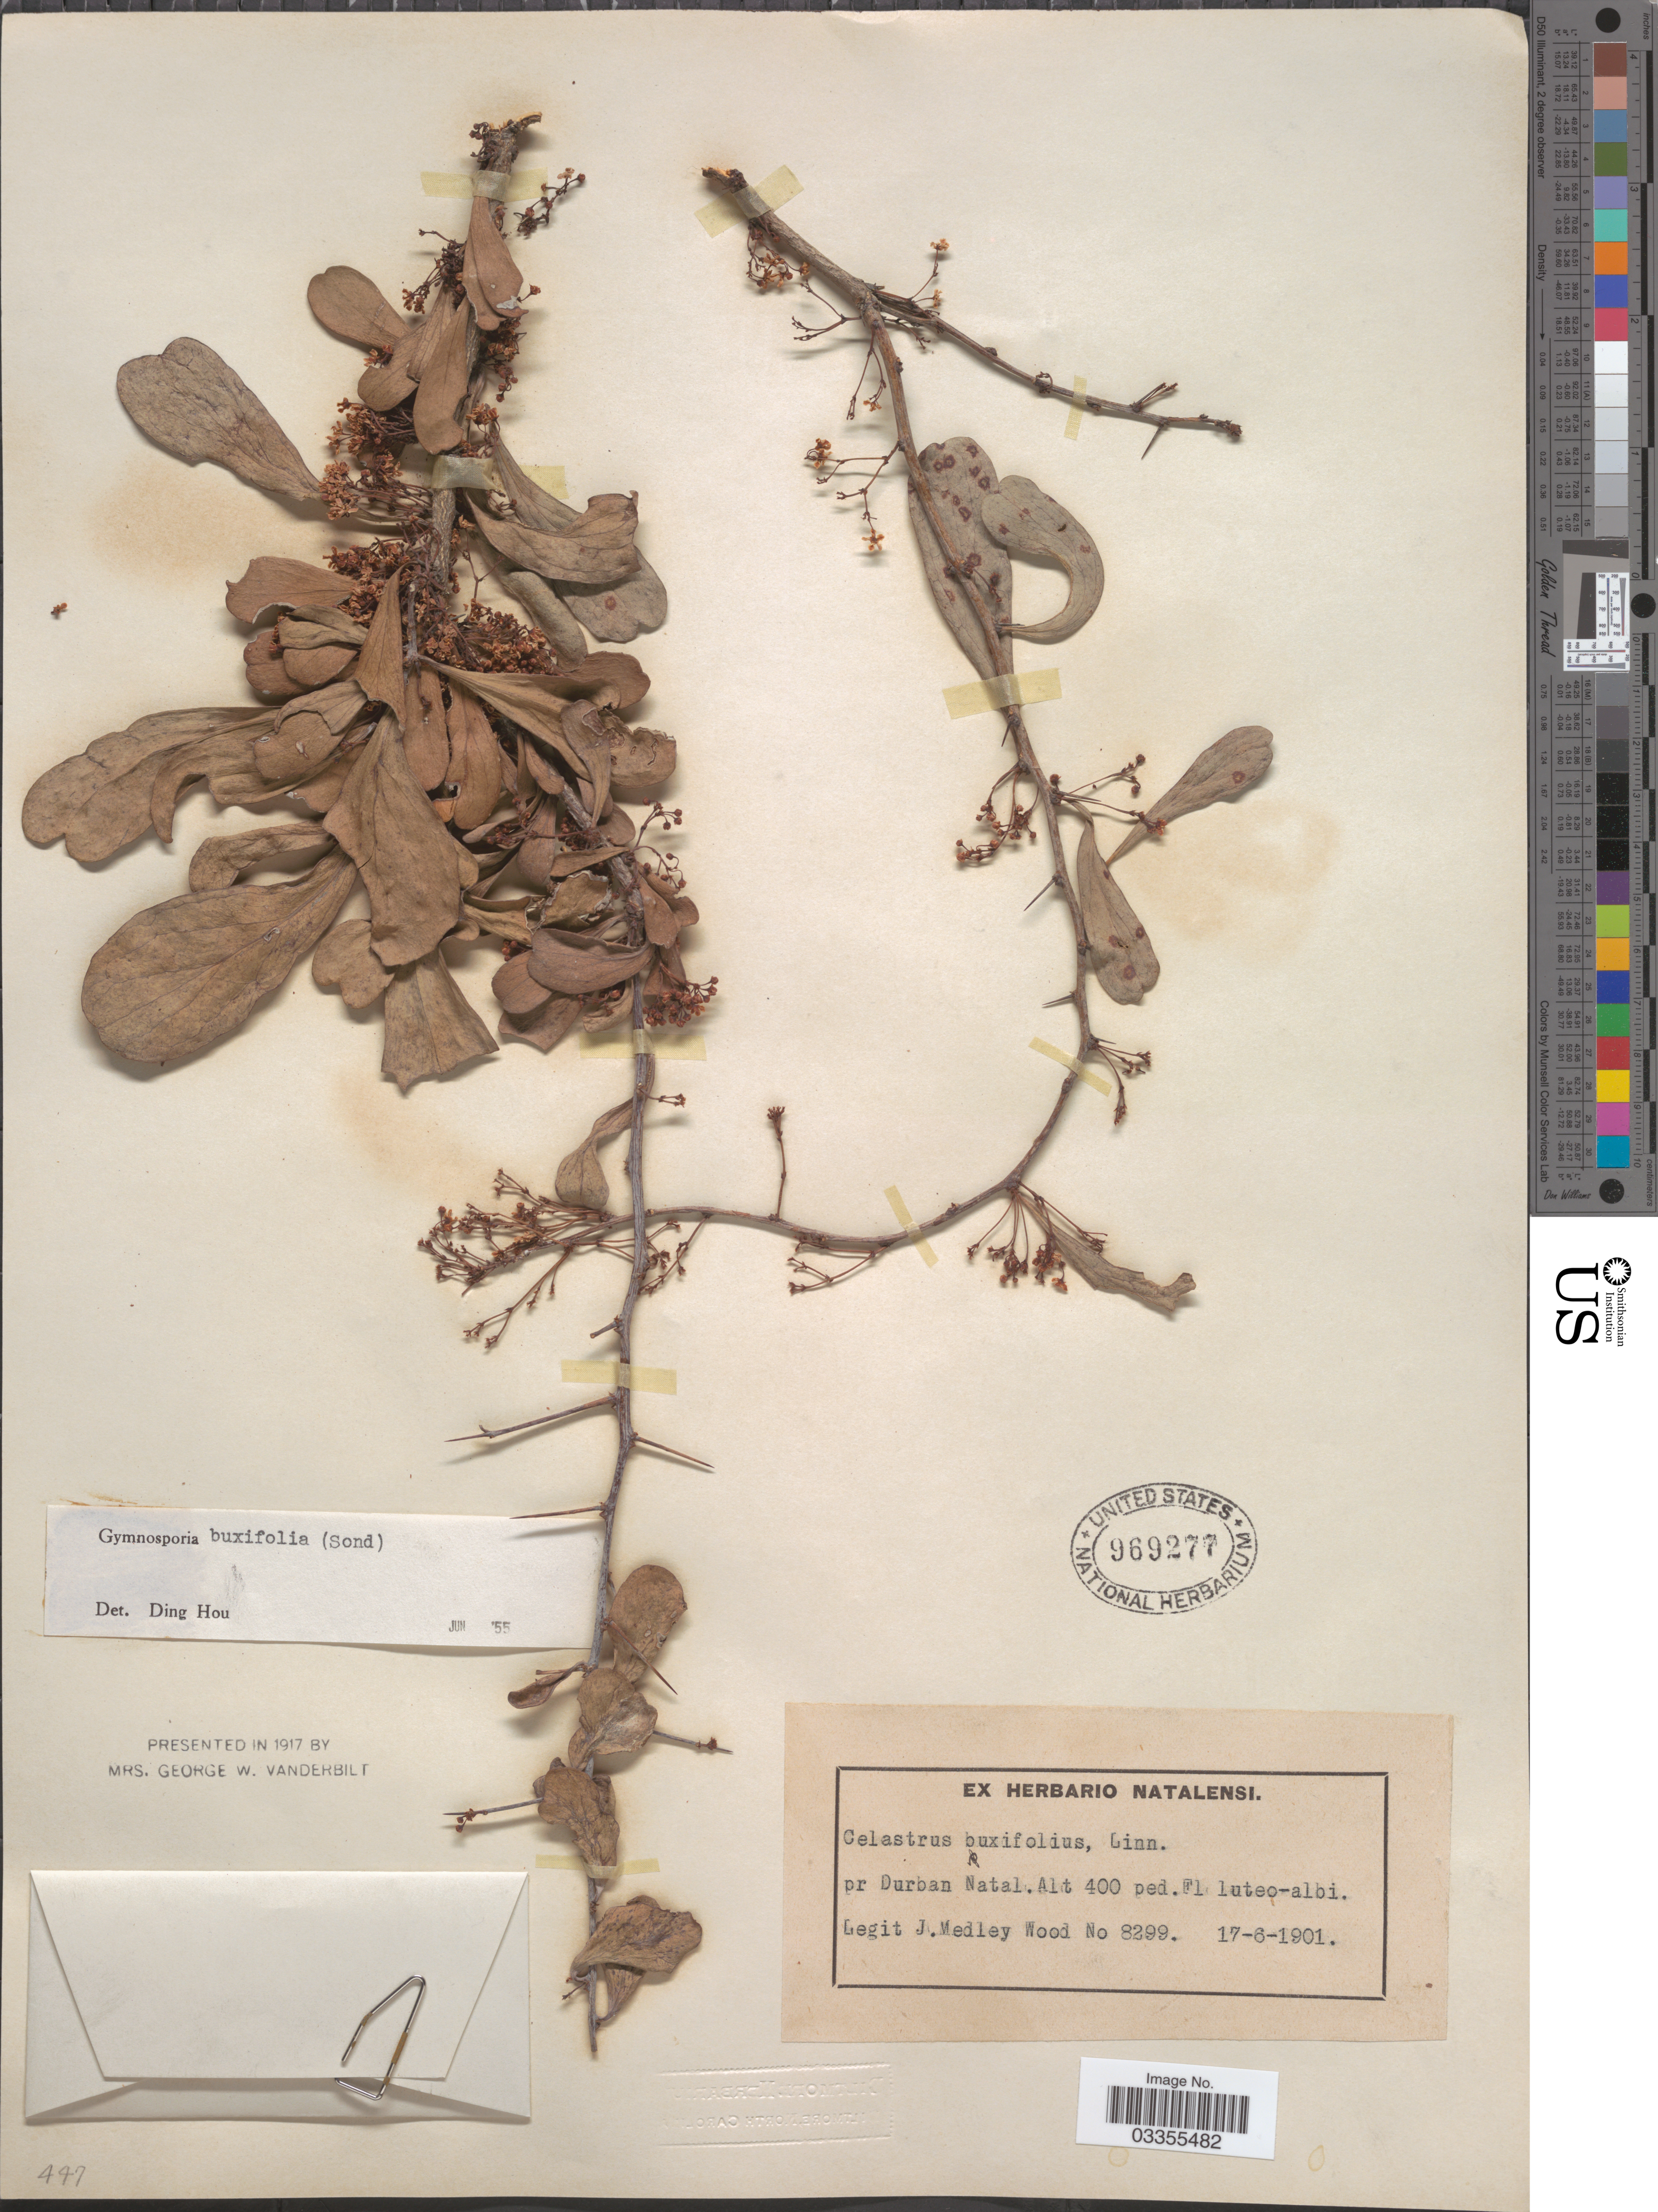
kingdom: Plantae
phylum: Tracheophyta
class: Magnoliopsida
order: Celastrales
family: Celastraceae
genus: Gymnosporia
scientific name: Gymnosporia buxifolia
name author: (L.) Szyszyl.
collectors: J. Medley Wood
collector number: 8299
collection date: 1901-06-17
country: South Africa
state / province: KwaZulu-Natal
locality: Pr Durban Natal.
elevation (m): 122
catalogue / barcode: US 969277